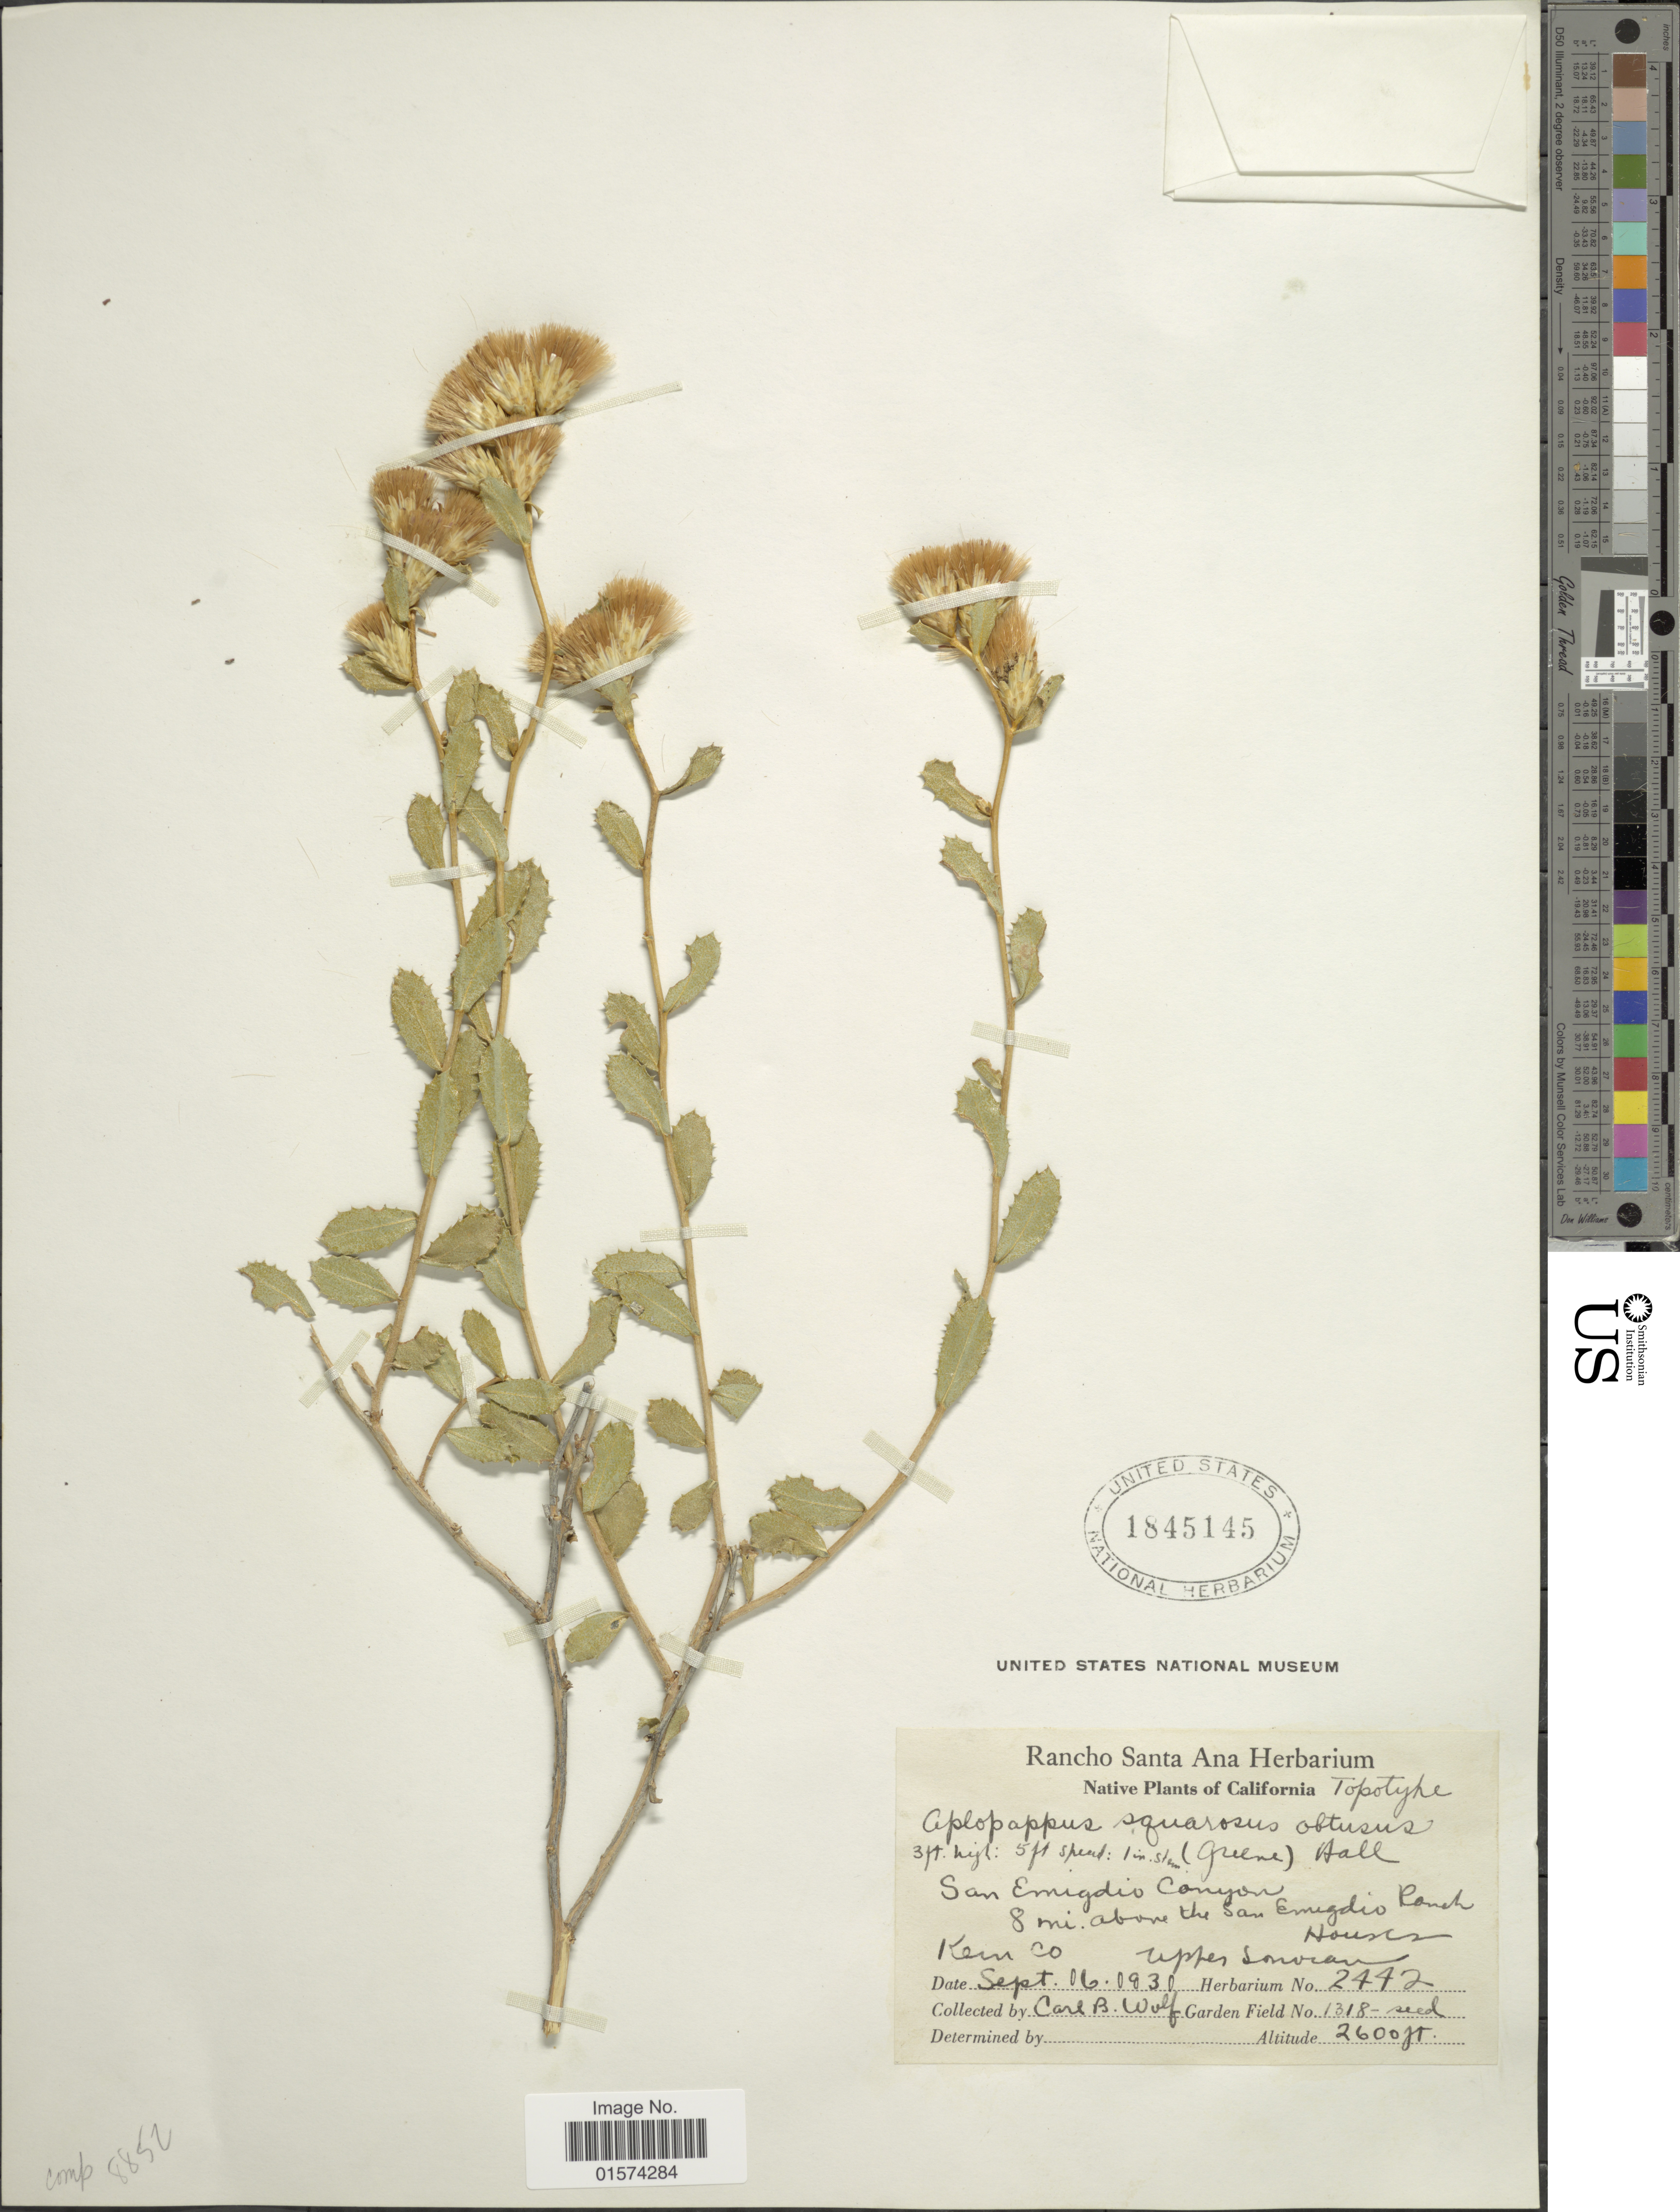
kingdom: Plantae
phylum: Tracheophyta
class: Magnoliopsida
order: Asterales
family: Asteraceae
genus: Hazardia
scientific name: Hazardia squarrosa var. obtusa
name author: Jepson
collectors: C. B. Wolf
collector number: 1318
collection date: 1930-09-16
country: United States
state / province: California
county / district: Kern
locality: San Emigdio Canyon, 8 mi. above the San Emigdio Ranch Houses, Kern Co, Upper Sonoran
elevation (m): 792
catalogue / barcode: US 1845145